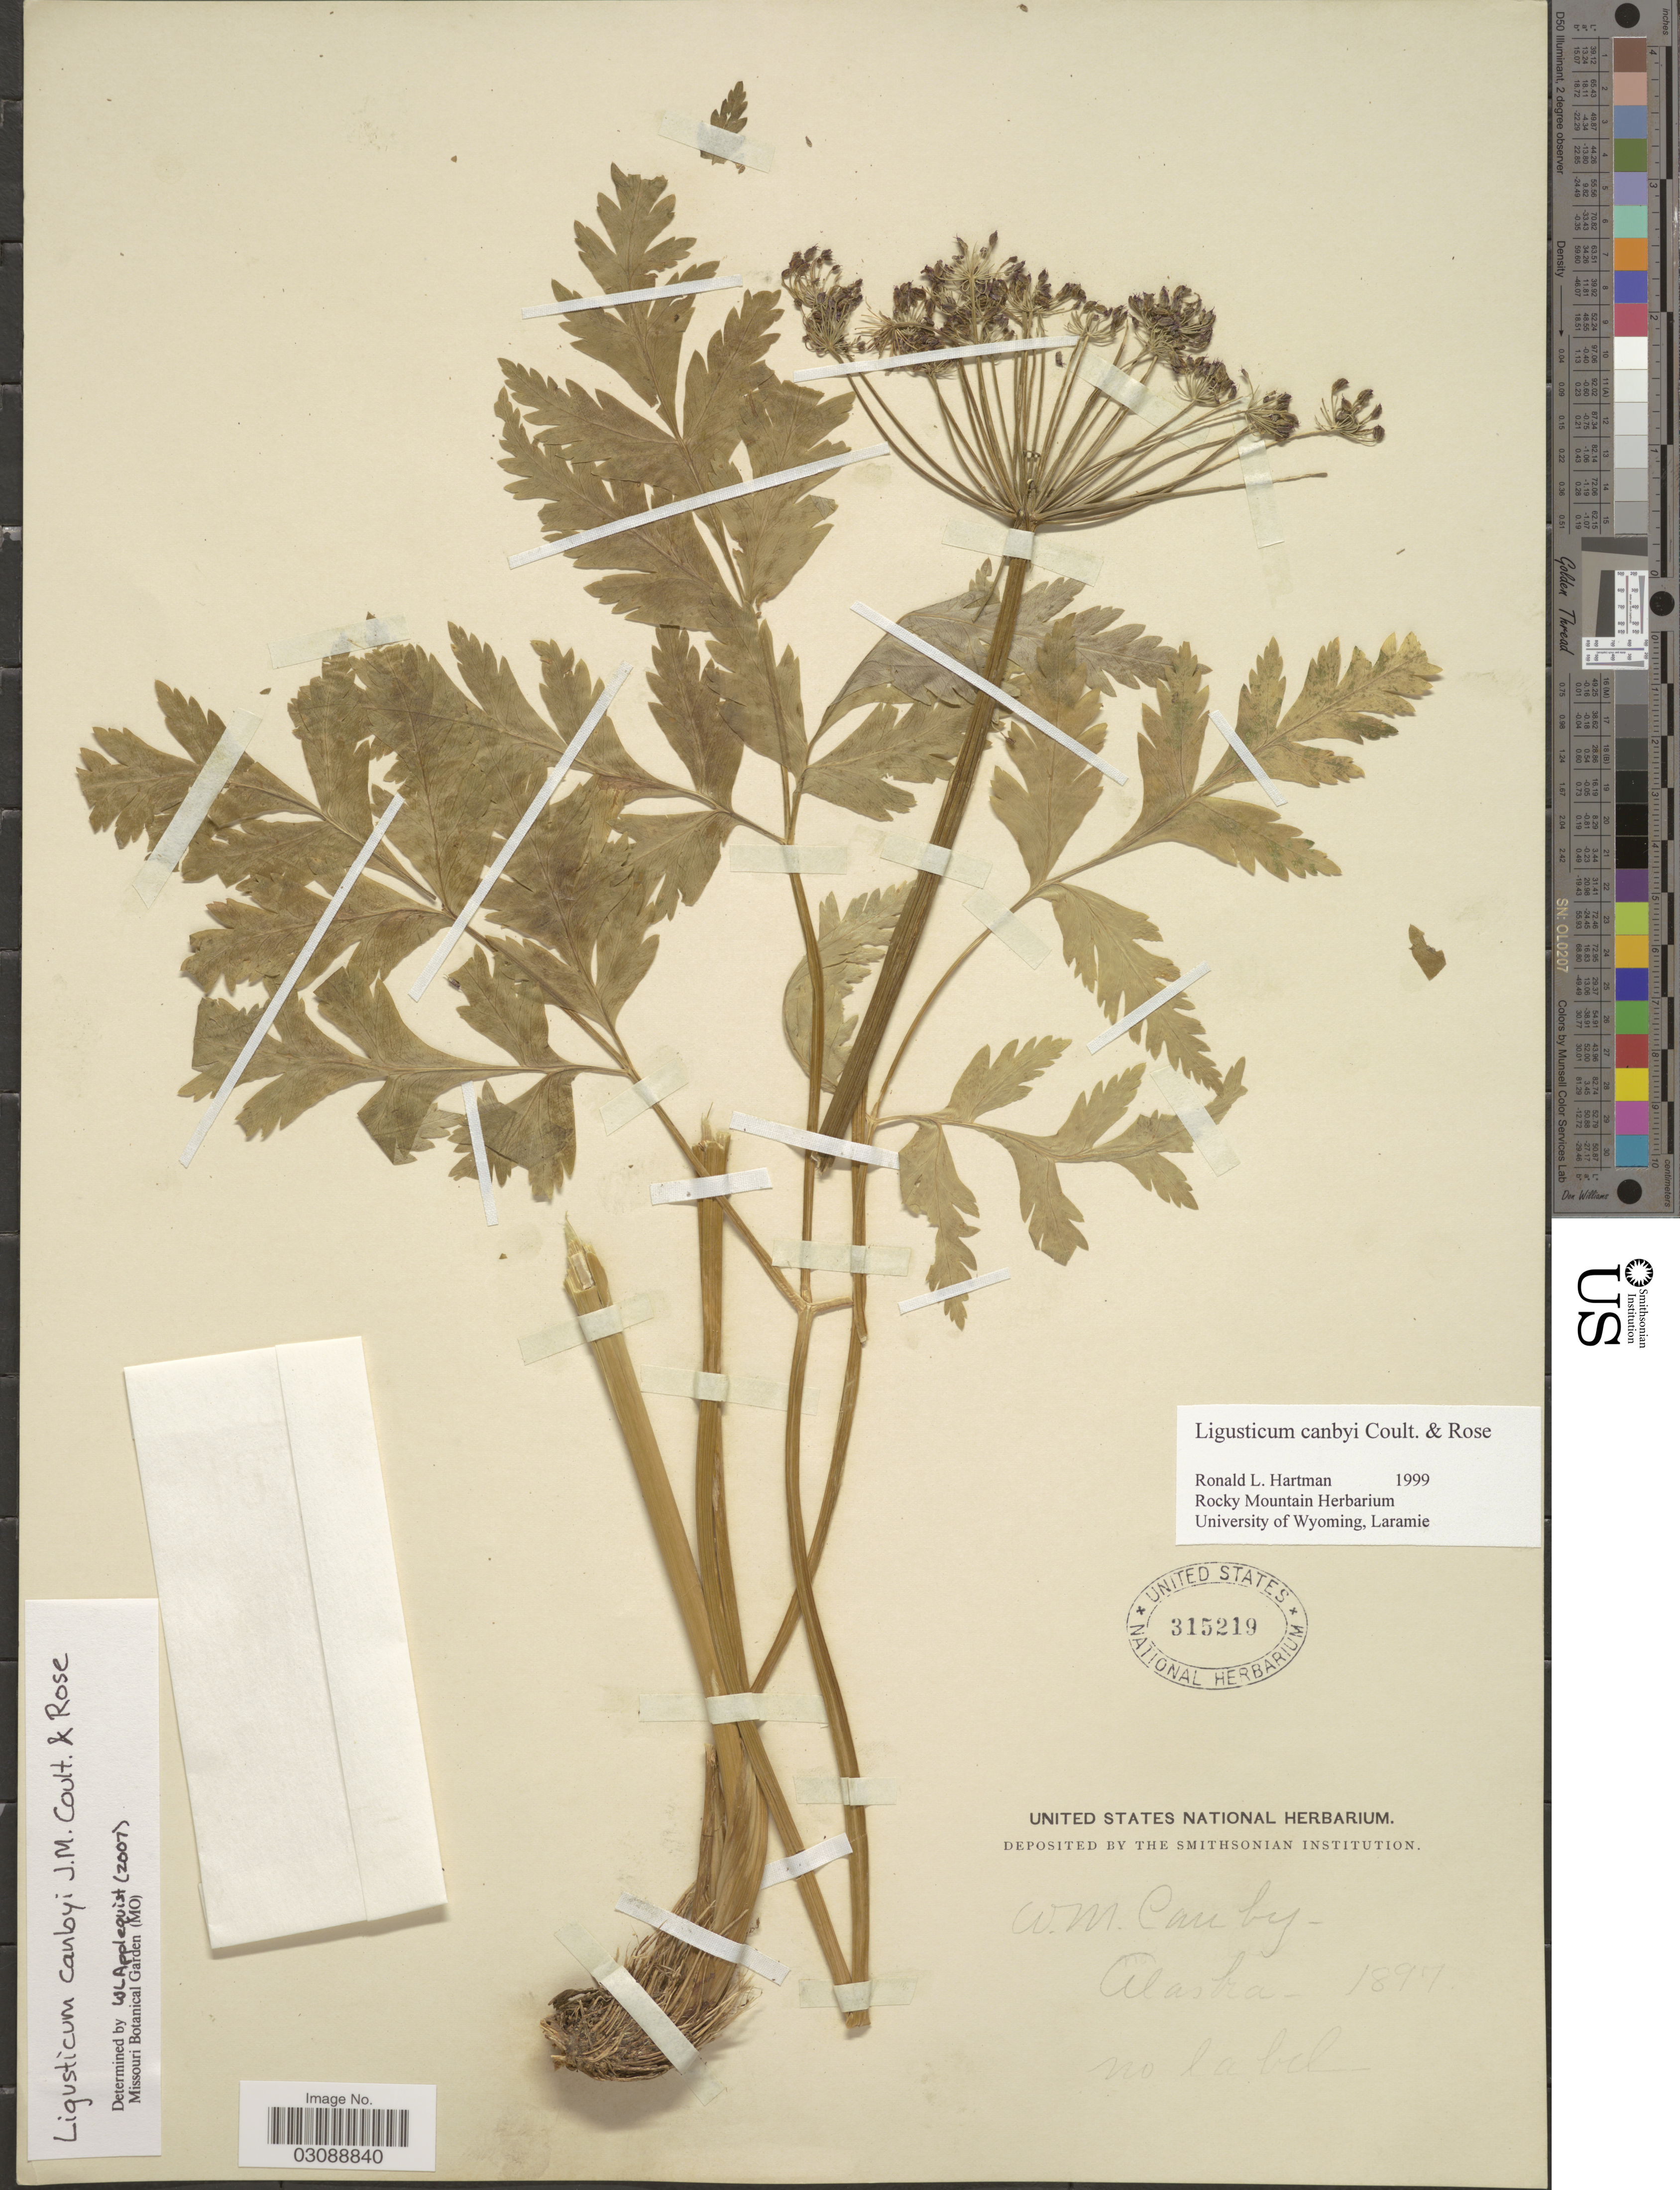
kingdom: Plantae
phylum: Tracheophyta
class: Magnoliopsida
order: Apiales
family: Apiaceae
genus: Ligusticum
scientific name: Ligusticum canbyi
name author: J.M. Coult. & Rose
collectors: W. Canby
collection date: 1897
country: United States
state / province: Alaska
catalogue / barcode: US 315219